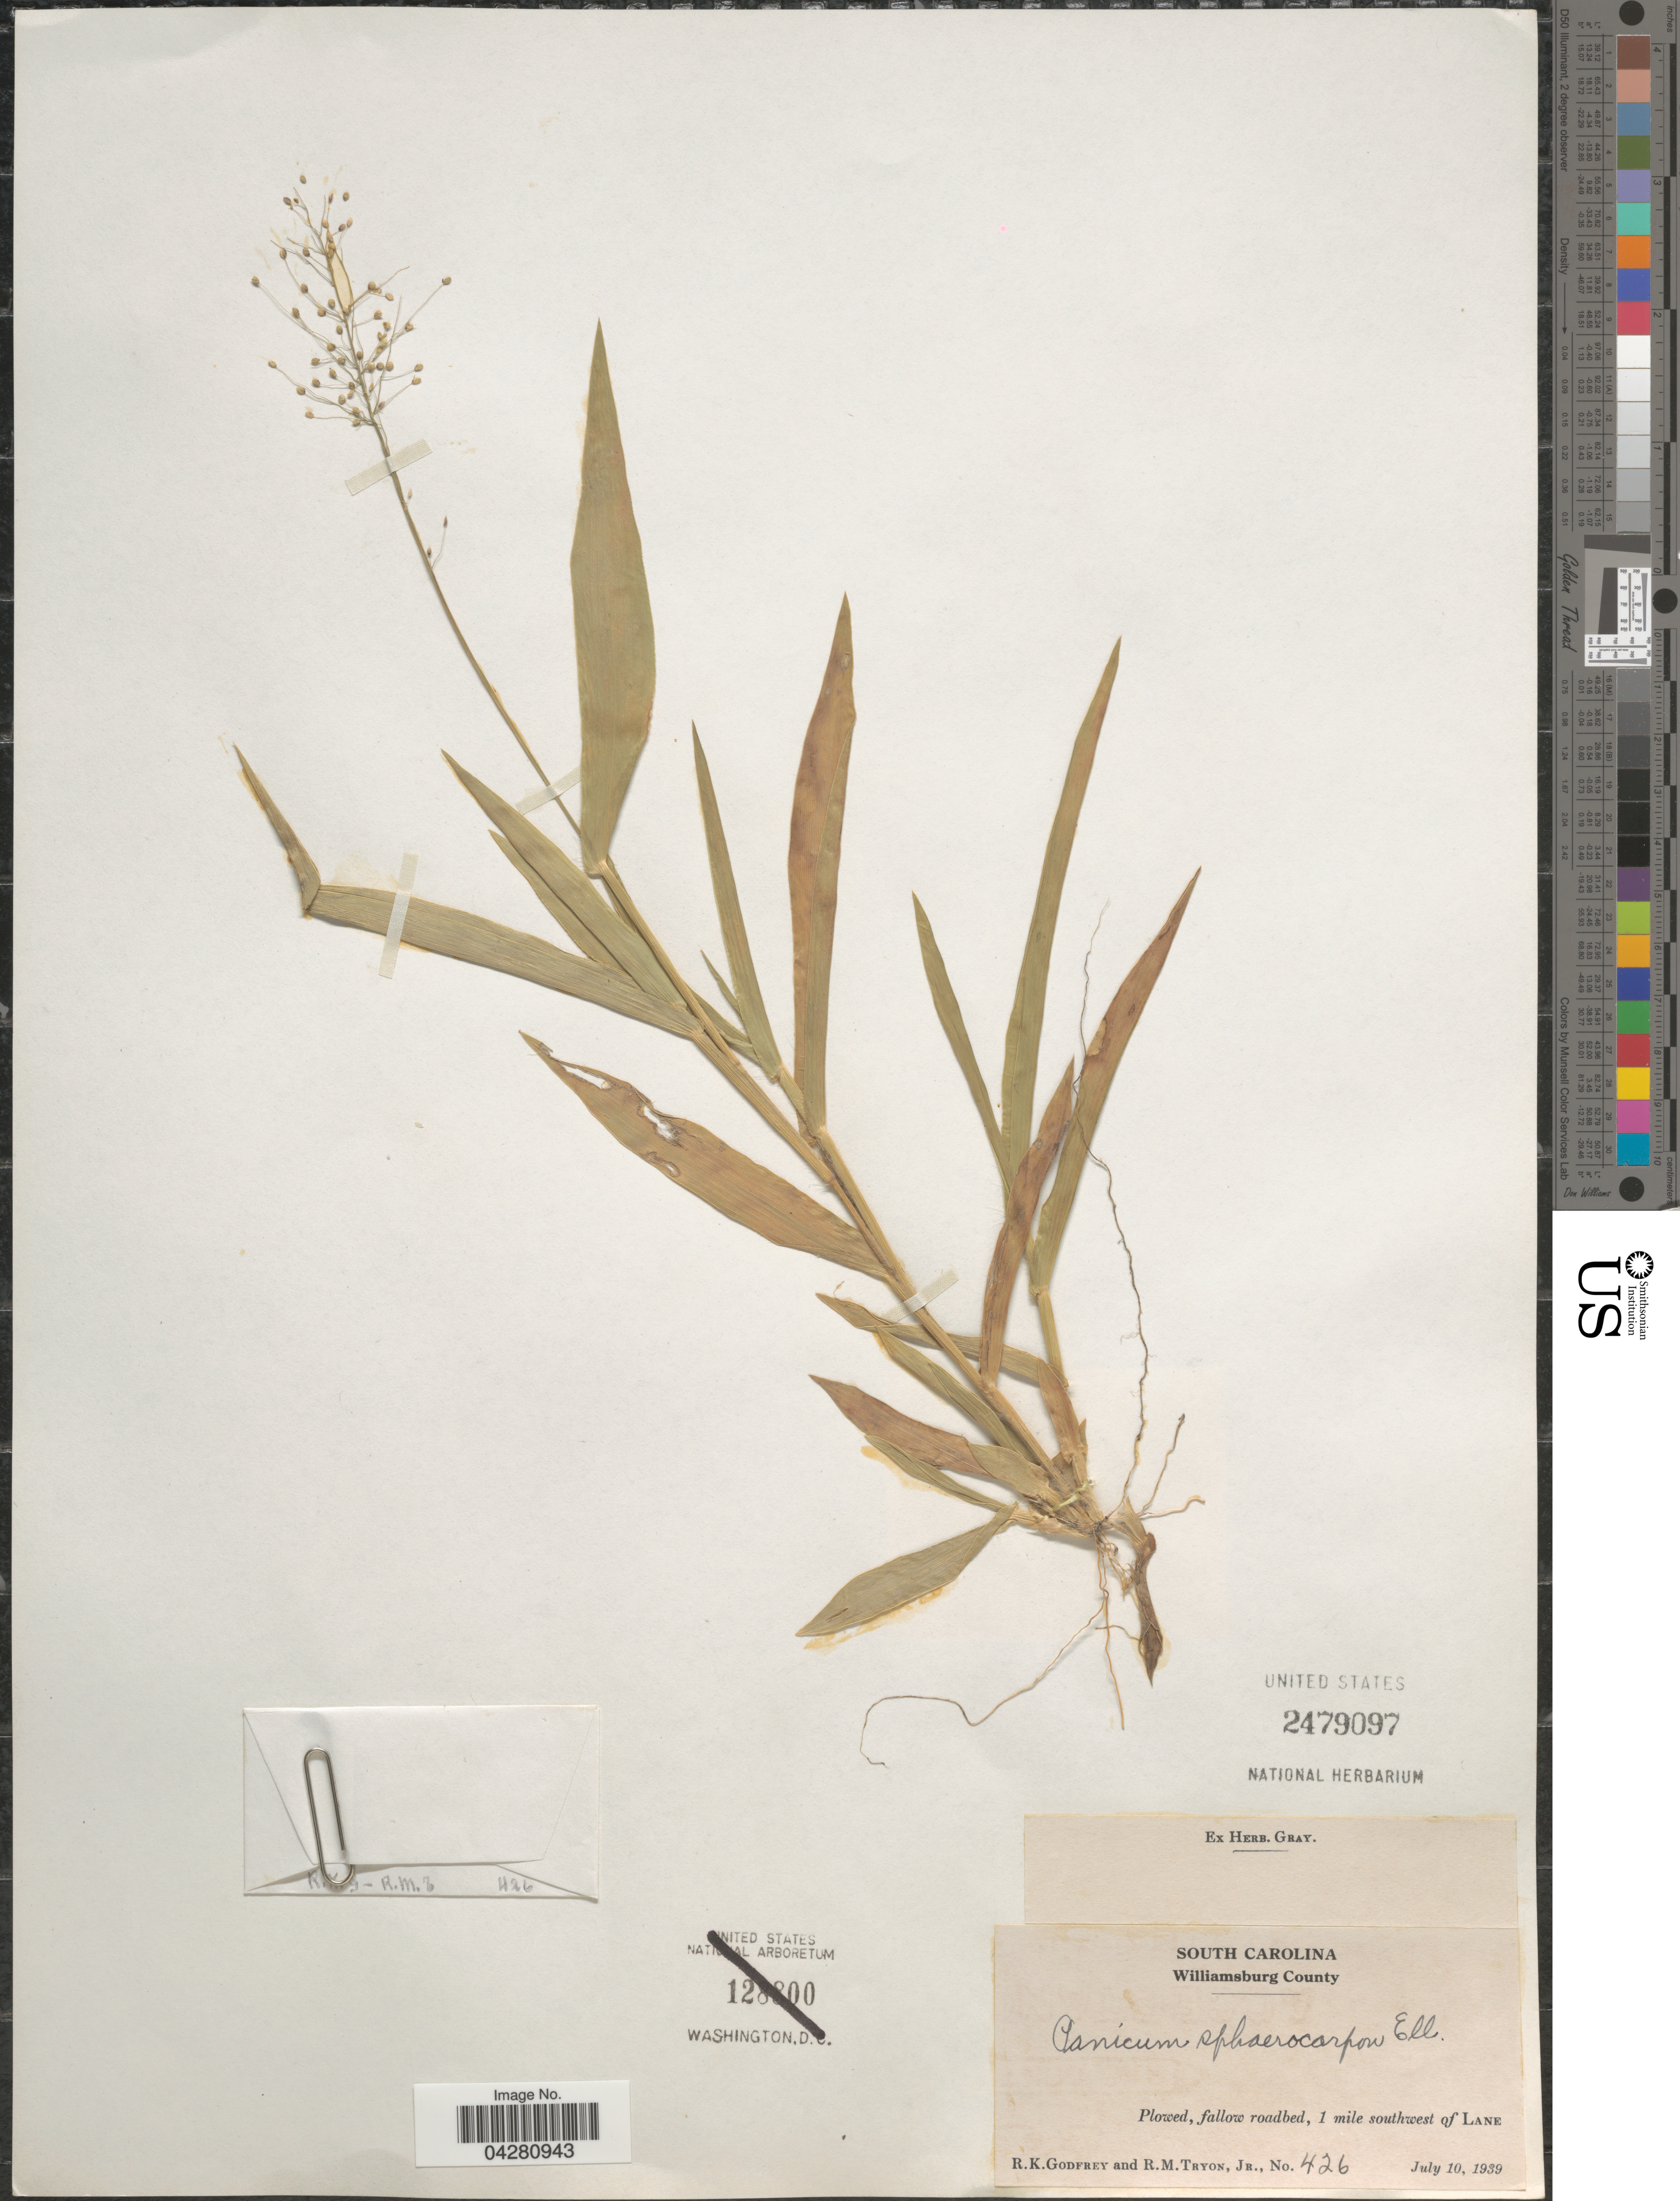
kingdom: Plantae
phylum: Tracheophyta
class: Liliopsida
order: Poales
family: Poaceae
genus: Dichanthelium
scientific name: Dichanthelium dichotomum var. dichotomum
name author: (L.) Gould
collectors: R. K. Godfrey & R. Tryon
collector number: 426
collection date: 1939-07-10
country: United States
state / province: South Carolina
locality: Williamsburg County. Plowed, fallow roadbed, 1 mile northwest of Lane.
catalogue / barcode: US 2479097